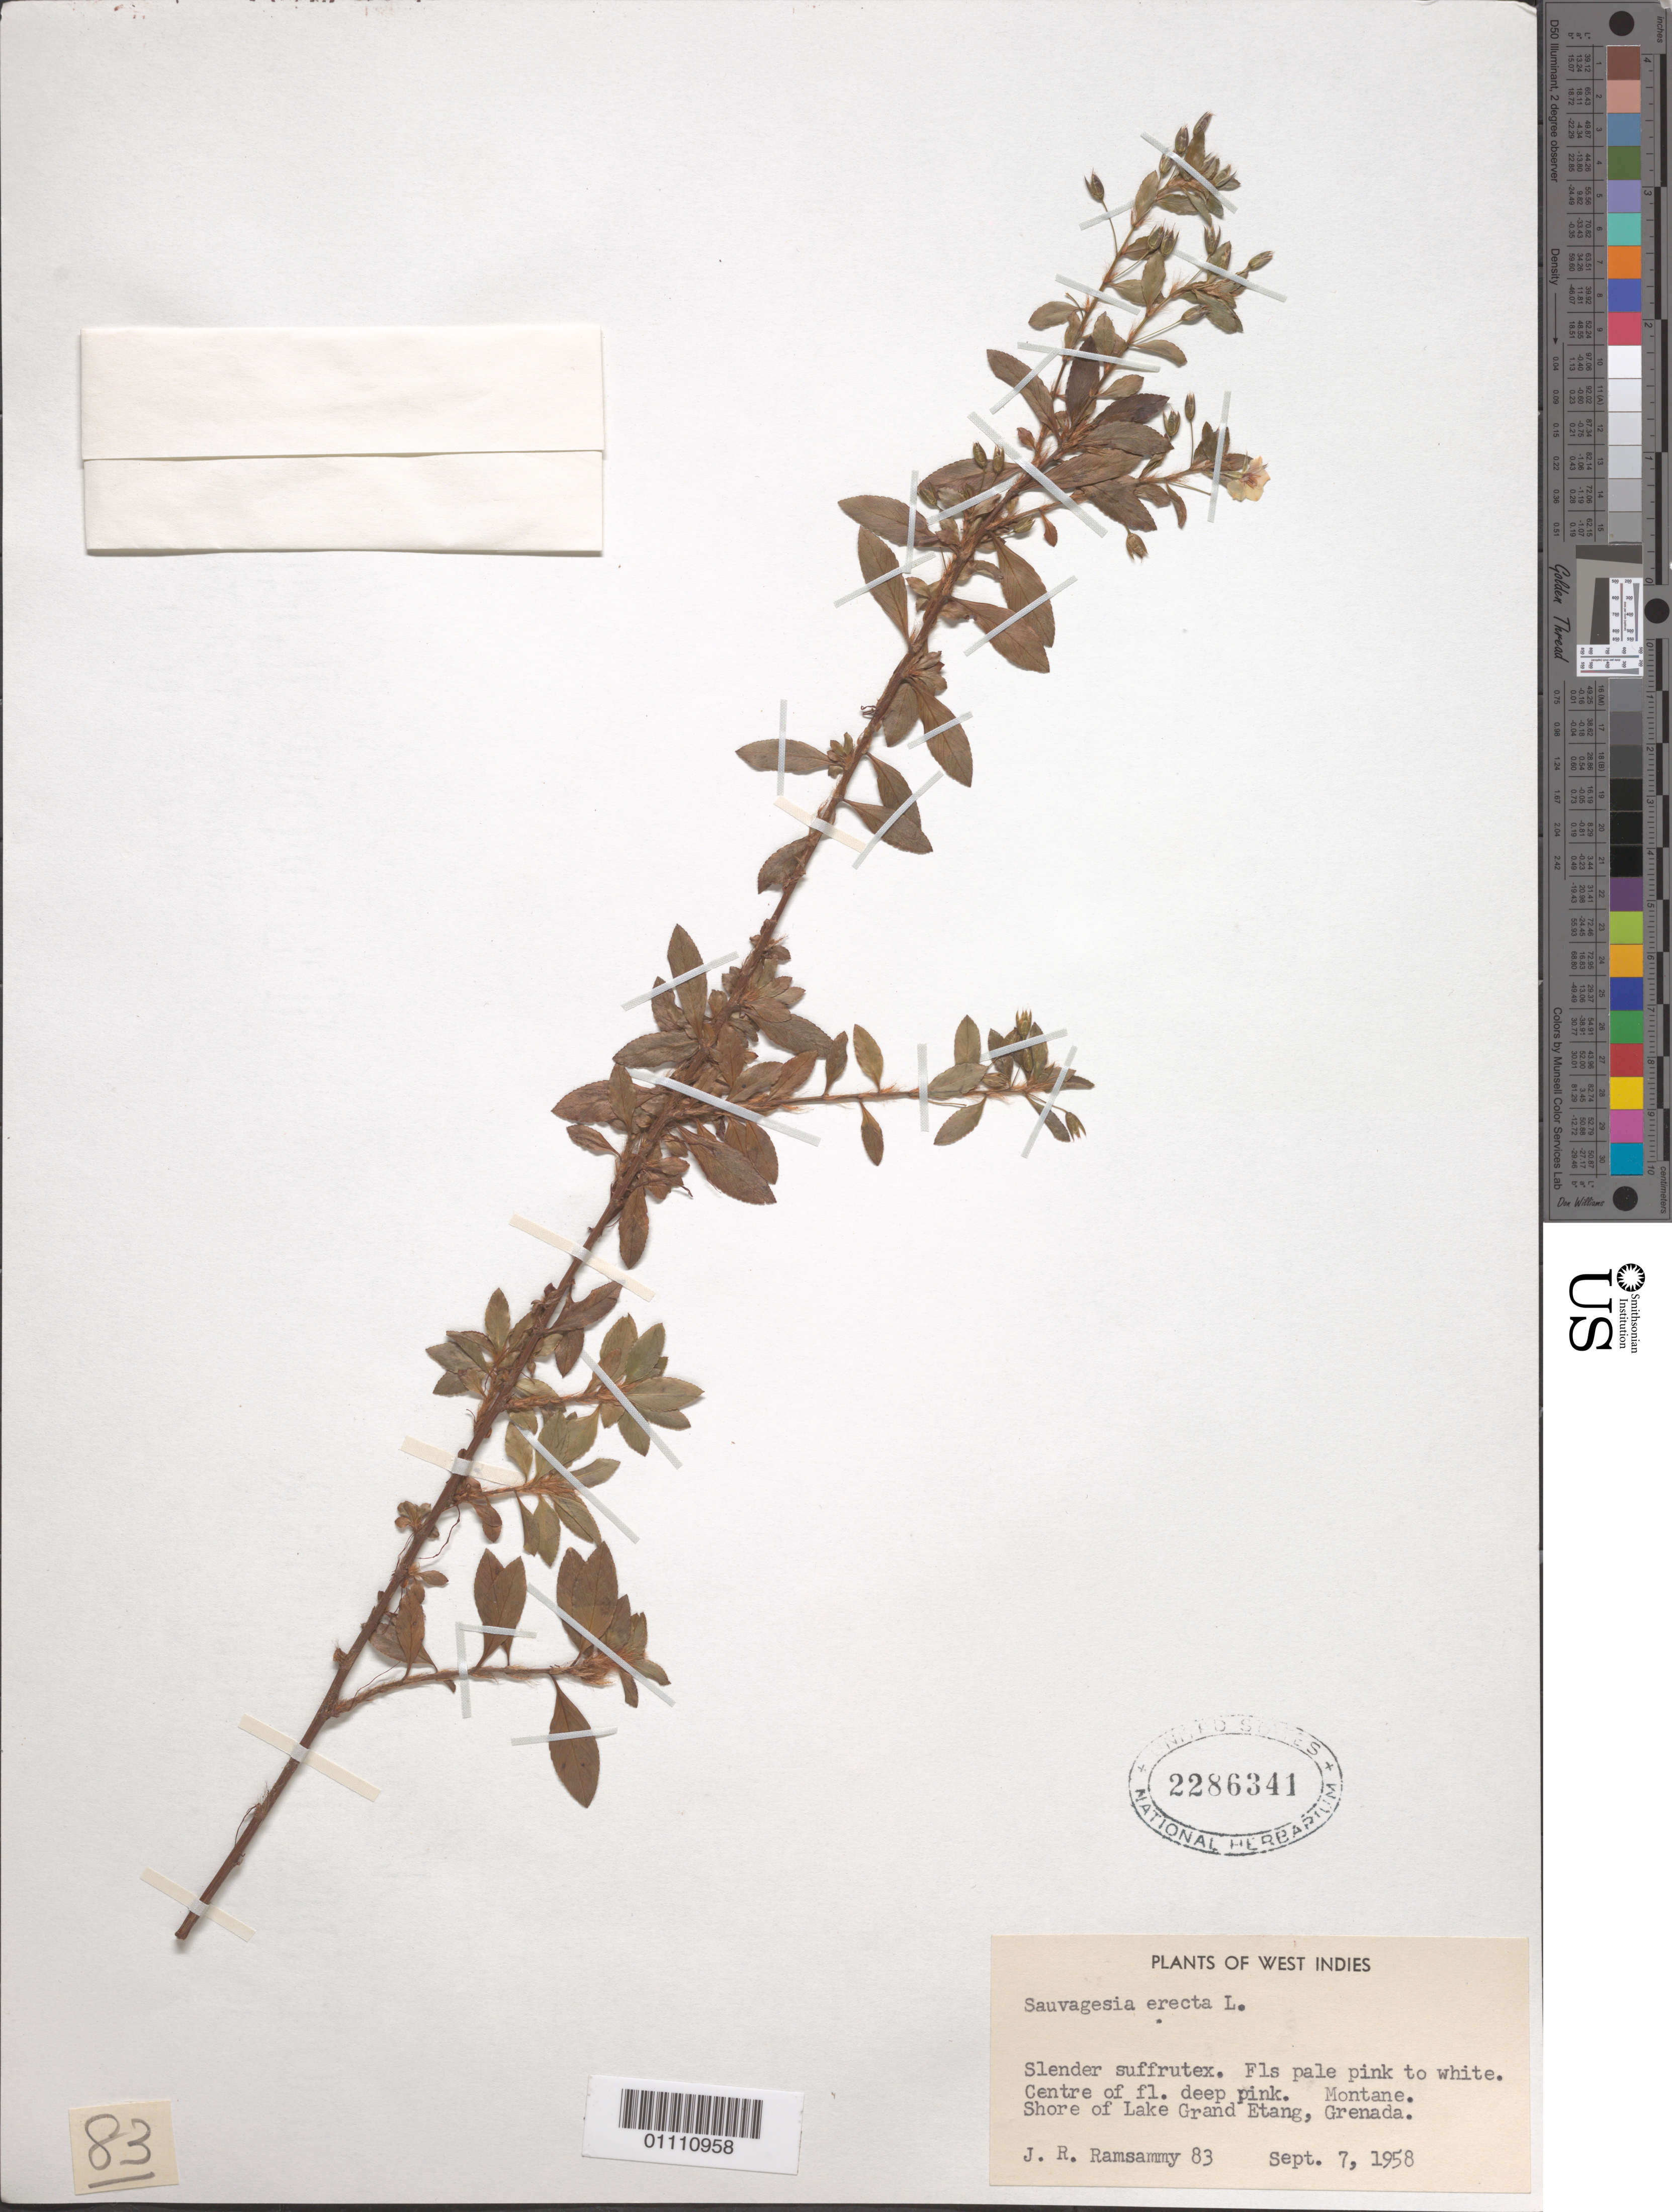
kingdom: Plantae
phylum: Tracheophyta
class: Magnoliopsida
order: Malpighiales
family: Ochnaceae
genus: Sauvagesia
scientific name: Sauvagesia erecta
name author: L.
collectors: J. Ramsammy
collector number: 83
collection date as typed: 07 Sep 1958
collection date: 1958-09-07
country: Grenada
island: Grenada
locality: Shore of Lake Grand Etang, Grenada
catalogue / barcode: US 2286341